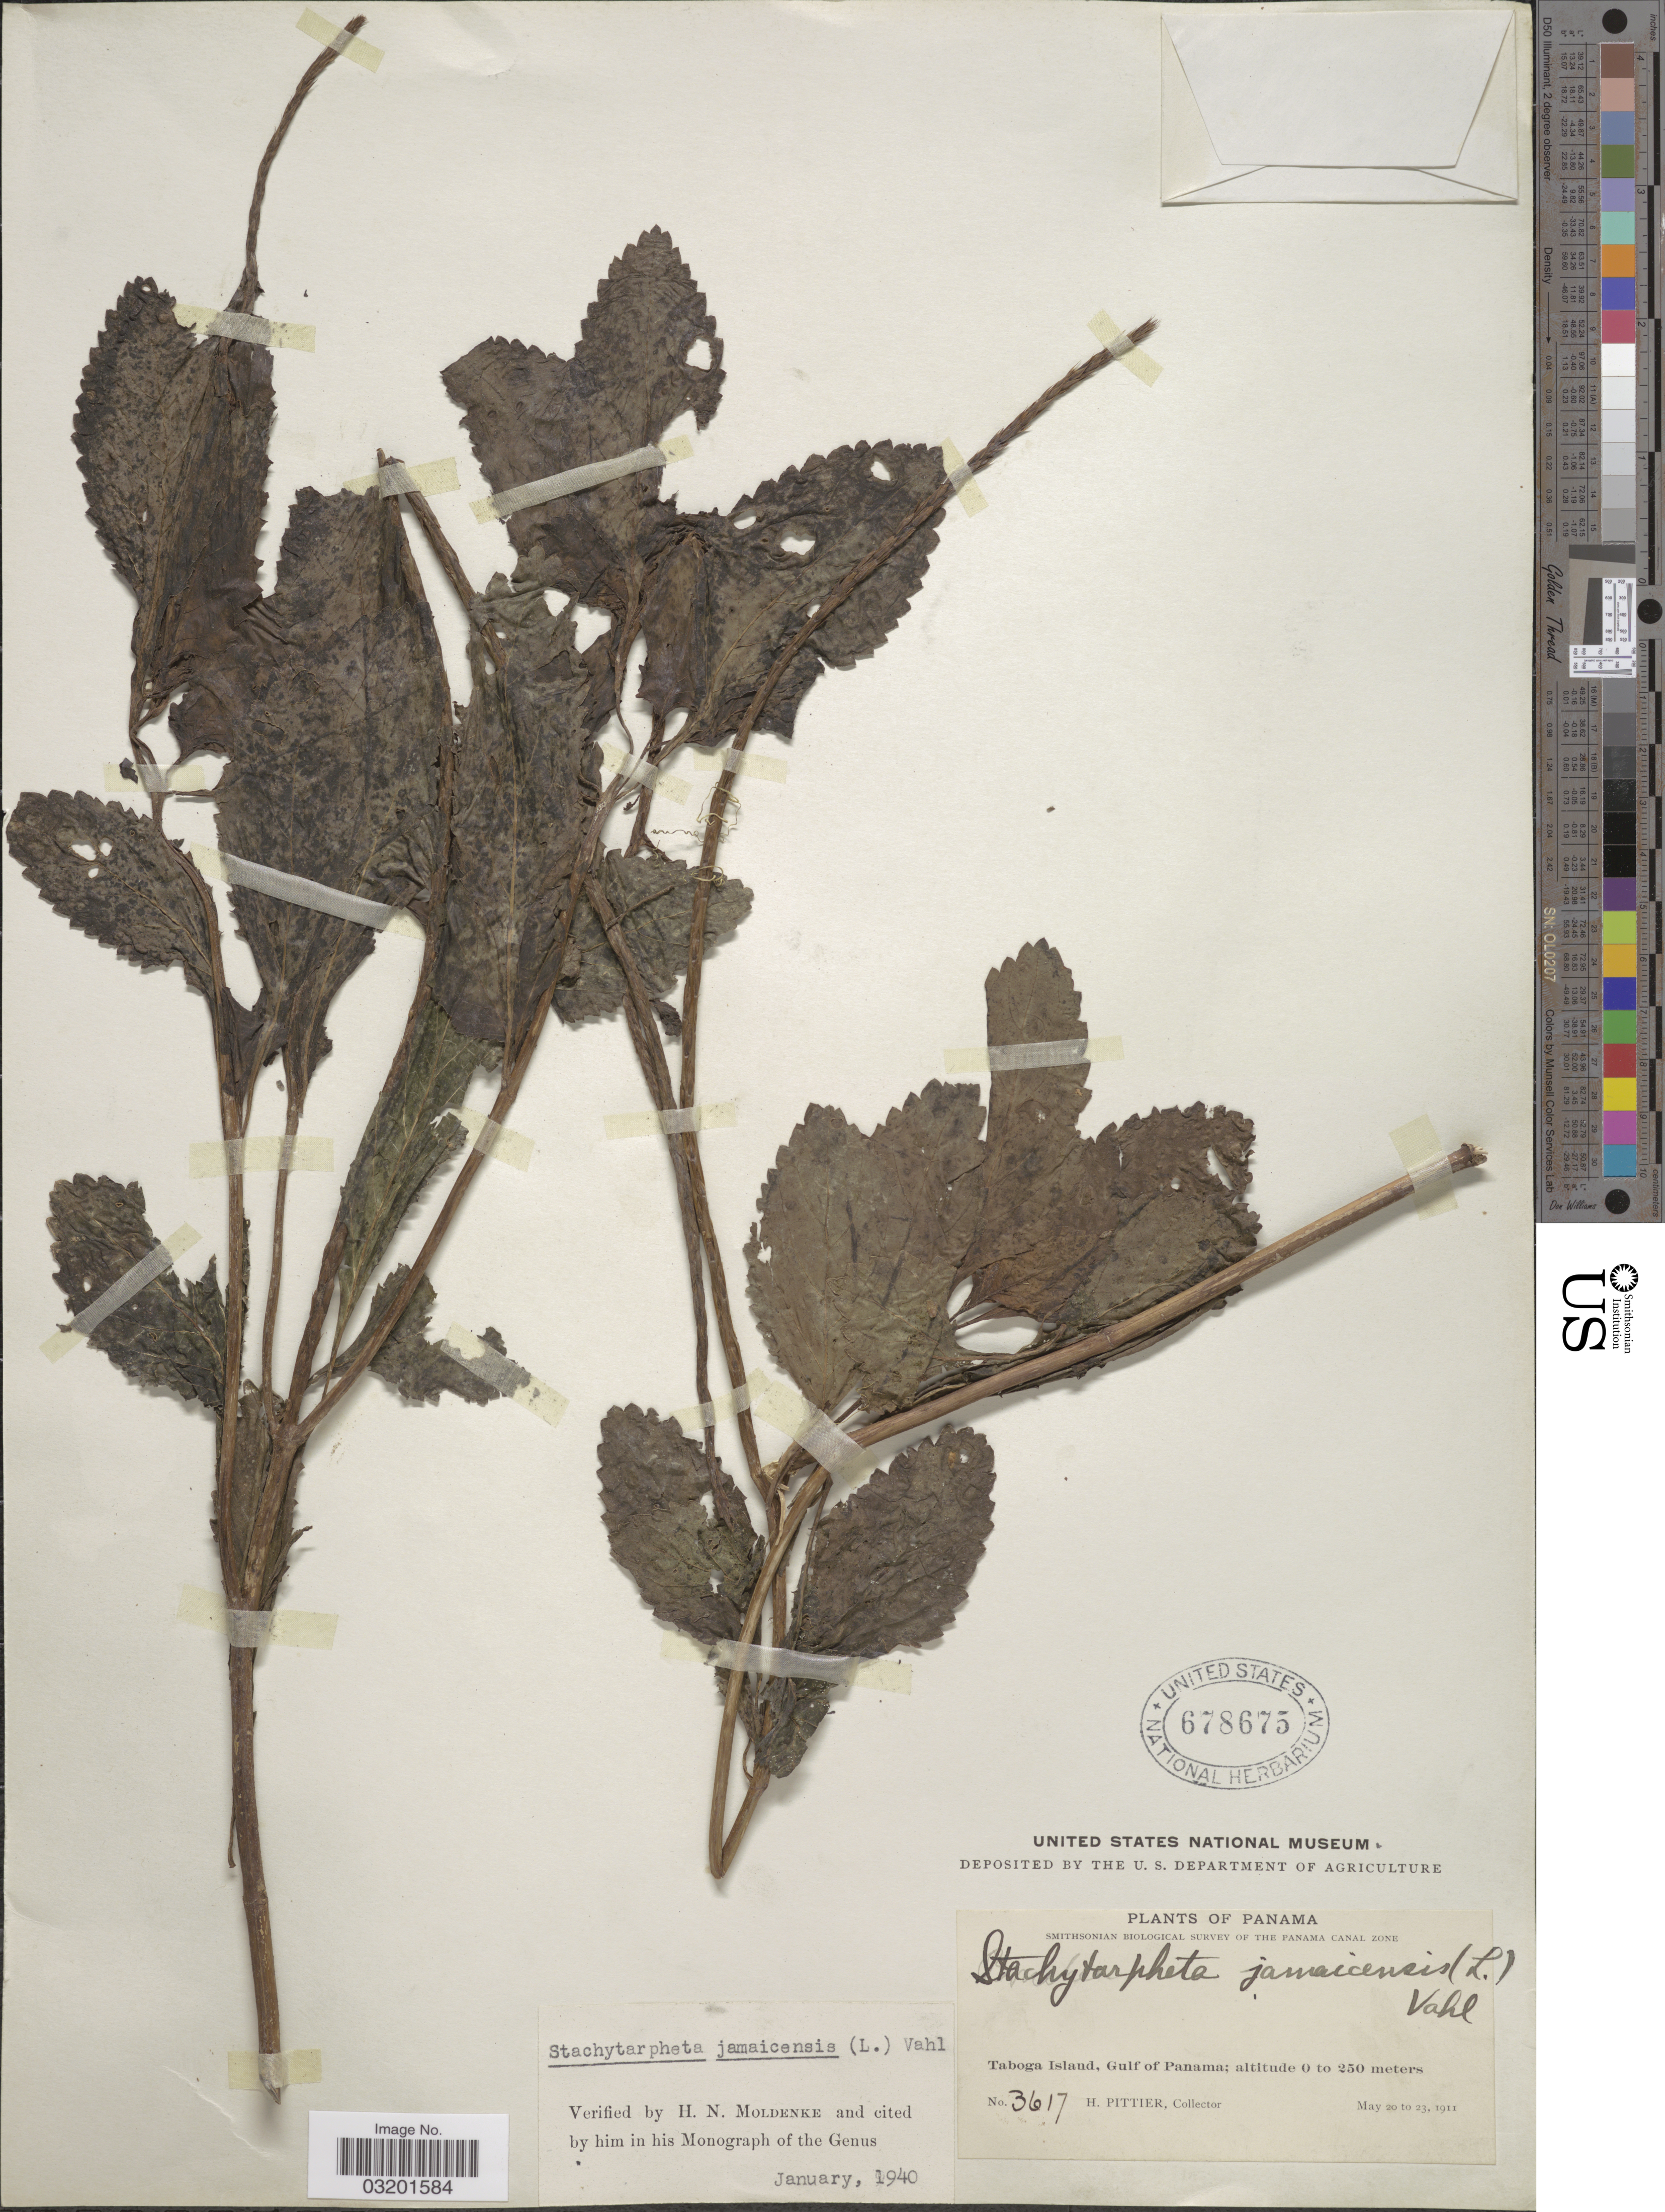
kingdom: Plantae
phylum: Tracheophyta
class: Magnoliopsida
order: Lamiales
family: Verbenaceae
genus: Stachytarpheta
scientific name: Stachytarpheta jamaicensis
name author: (L.) Vahl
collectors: H. F. Pittier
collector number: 3617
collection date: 1911-05-20/1911-05-23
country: Panama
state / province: Panamá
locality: Taboga Island, Gulf of Panama.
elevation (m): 0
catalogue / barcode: US 678675